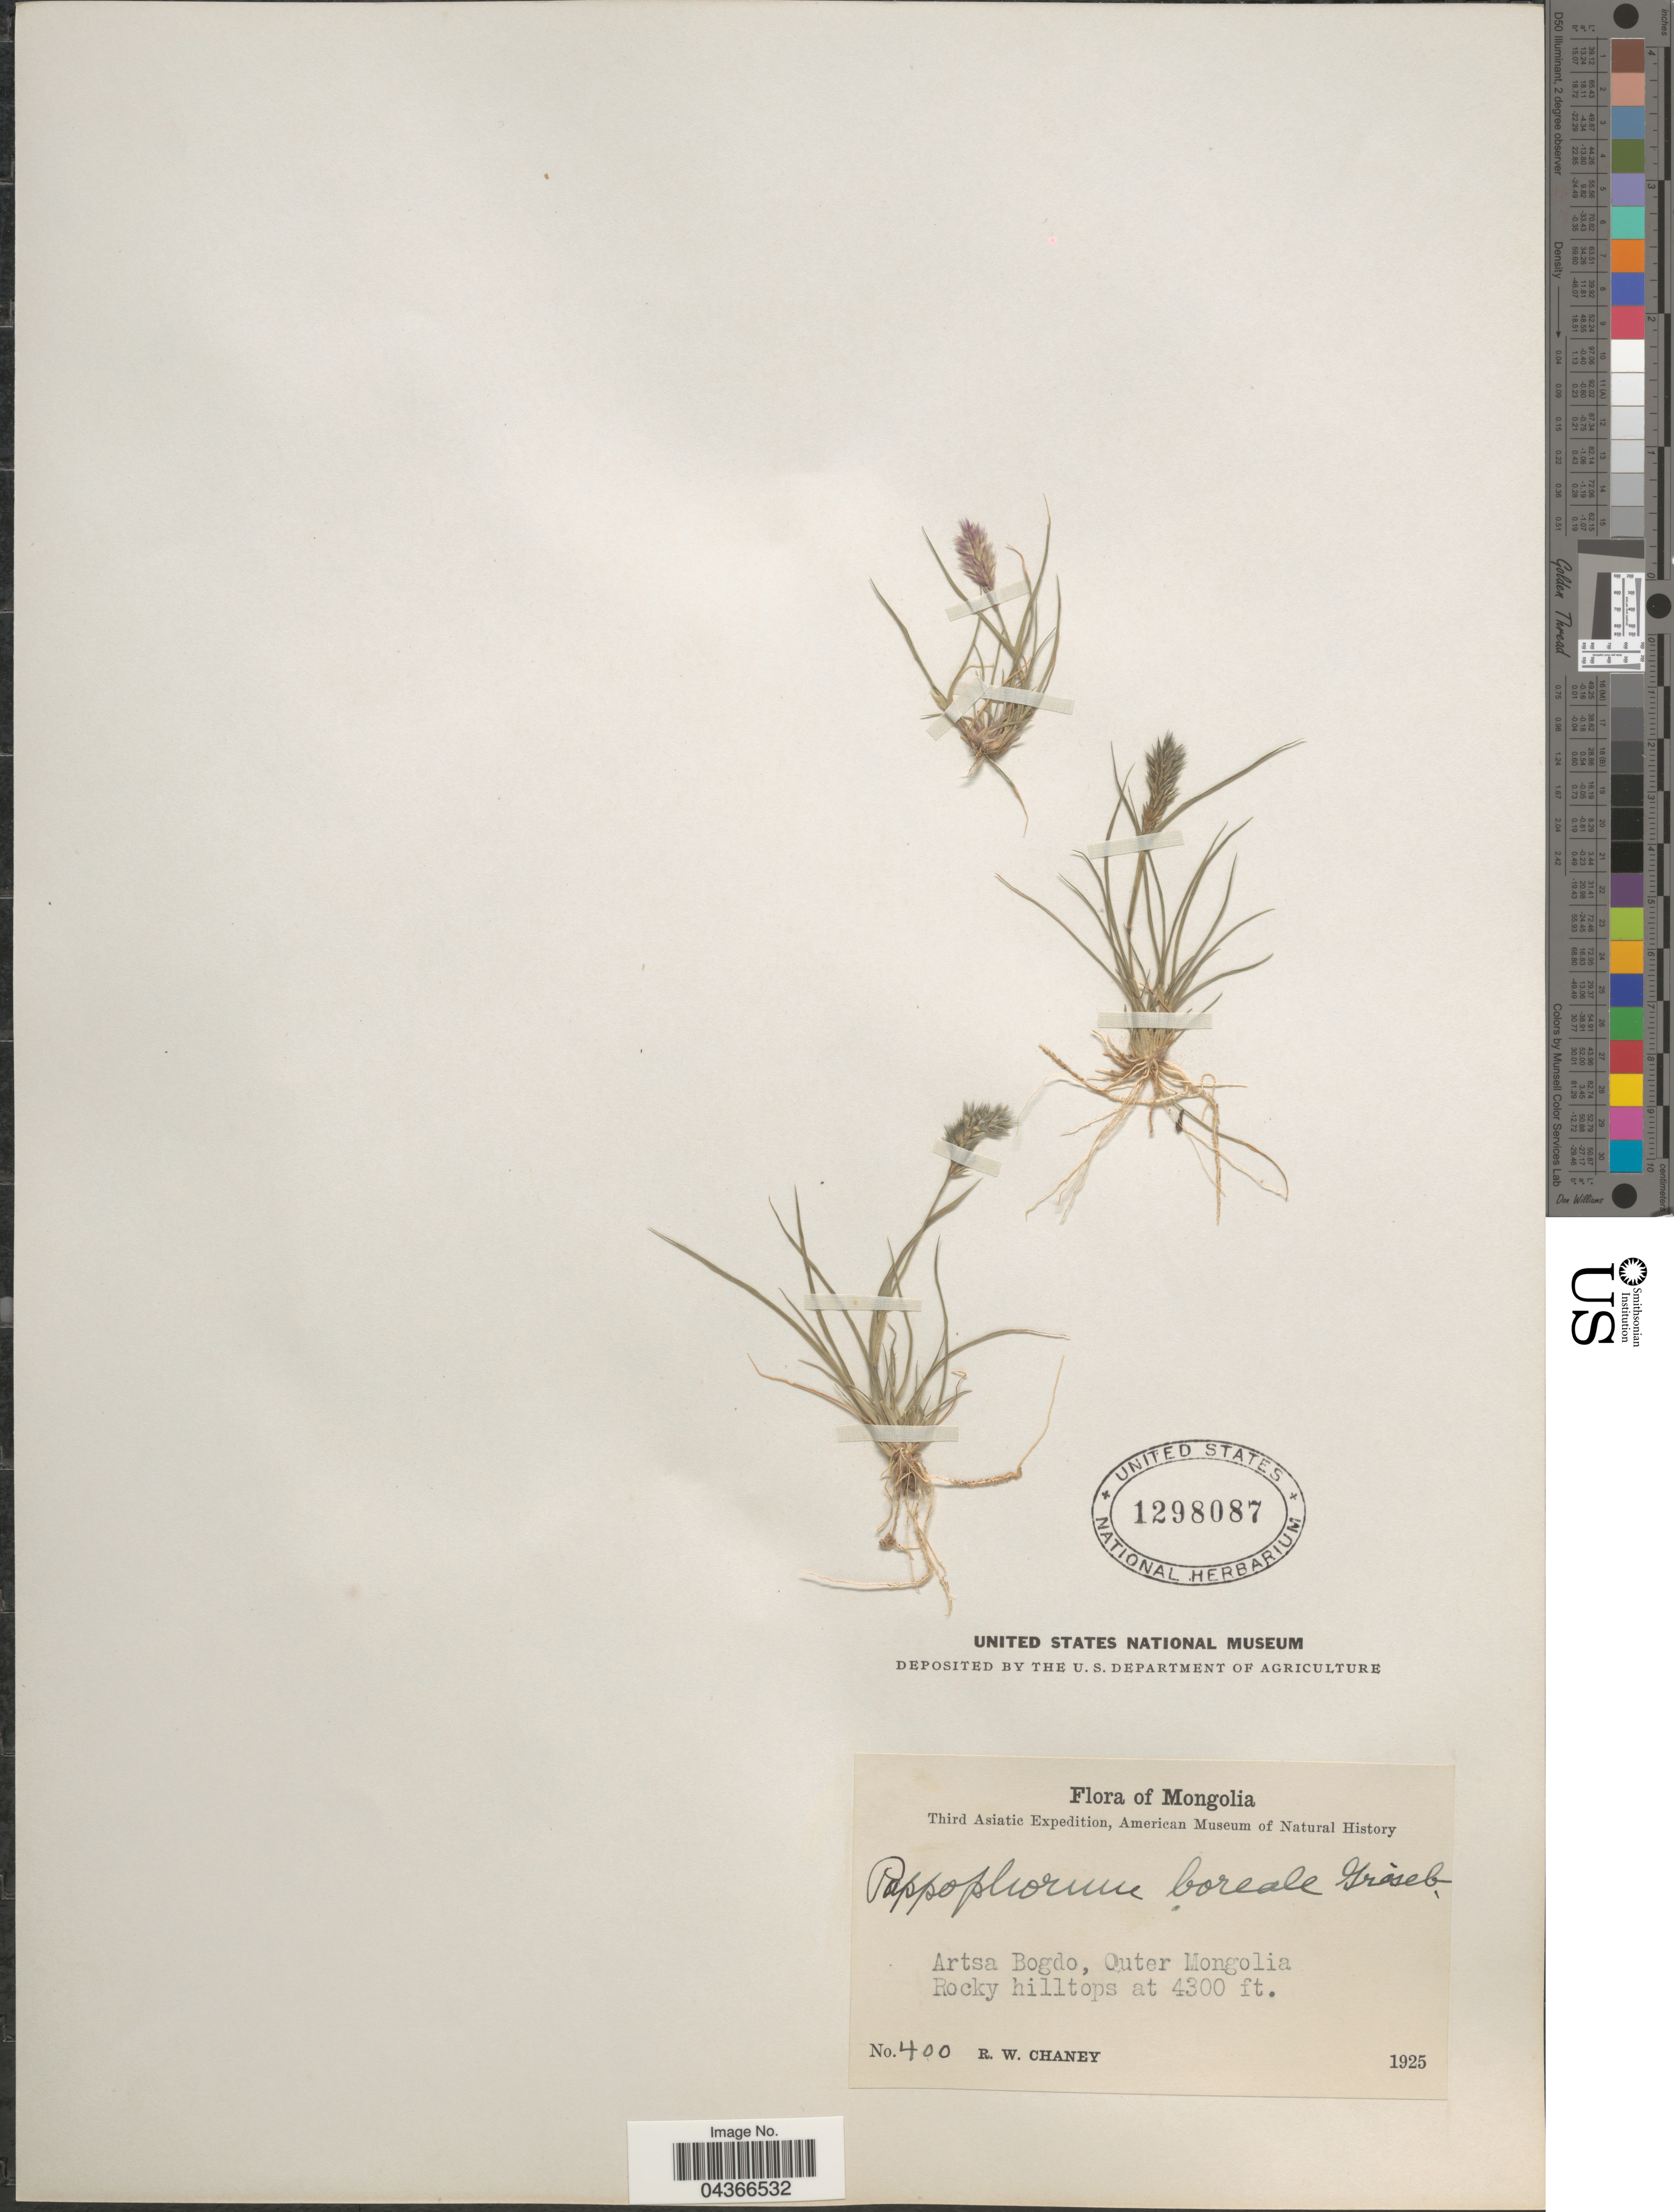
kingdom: Plantae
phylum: Tracheophyta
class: Liliopsida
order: Poales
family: Poaceae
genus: Enneapogon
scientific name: Enneapogon desvauxii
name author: P. Beauv.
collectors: R. Chaney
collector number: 400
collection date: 1925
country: Mongolia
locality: Mongolia. Third Asiatic Expedition. Artsa Bogdo, Outer Mongolia.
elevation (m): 1311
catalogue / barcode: US 1298087